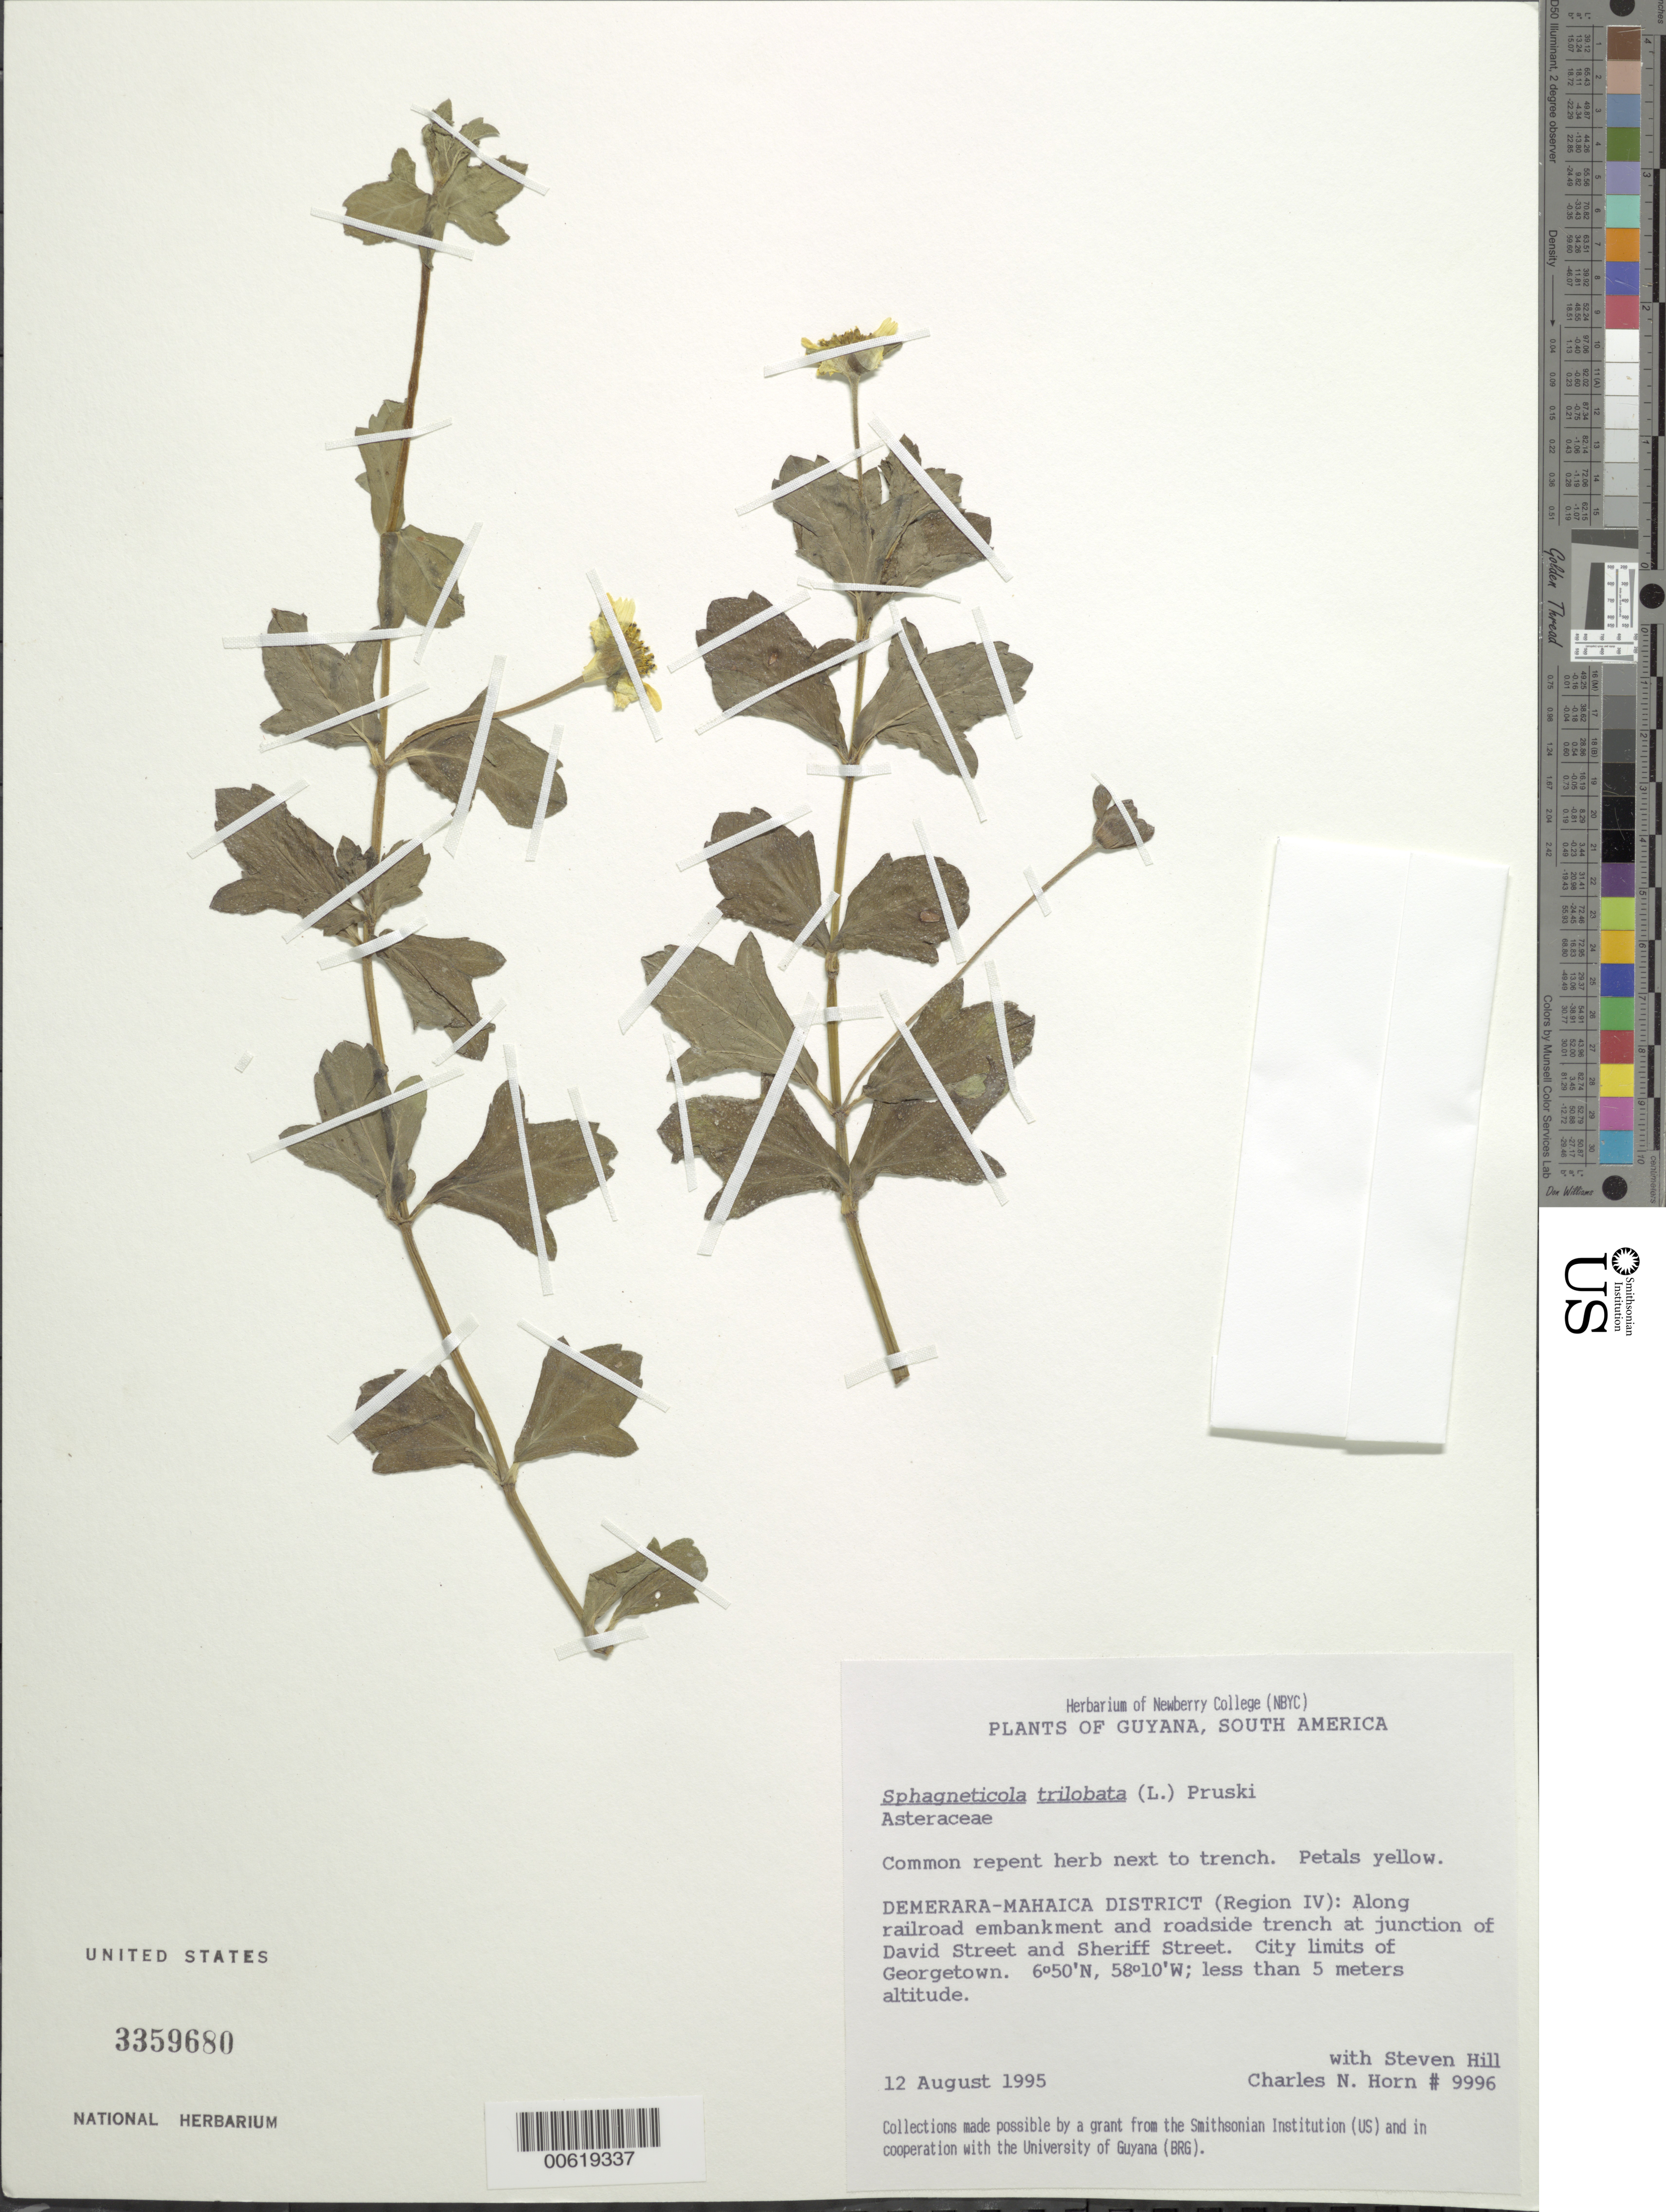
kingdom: Plantae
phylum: Tracheophyta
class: Magnoliopsida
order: Asterales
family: Asteraceae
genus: Sphagneticola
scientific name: Sphagneticola trilobata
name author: (L.) Pruski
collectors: C. N. Horn & S. Hill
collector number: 9996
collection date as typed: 12-Aug-95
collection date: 1995-08-12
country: Guyana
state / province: Demerara-Mahaica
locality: Georgetown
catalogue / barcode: US 3359680